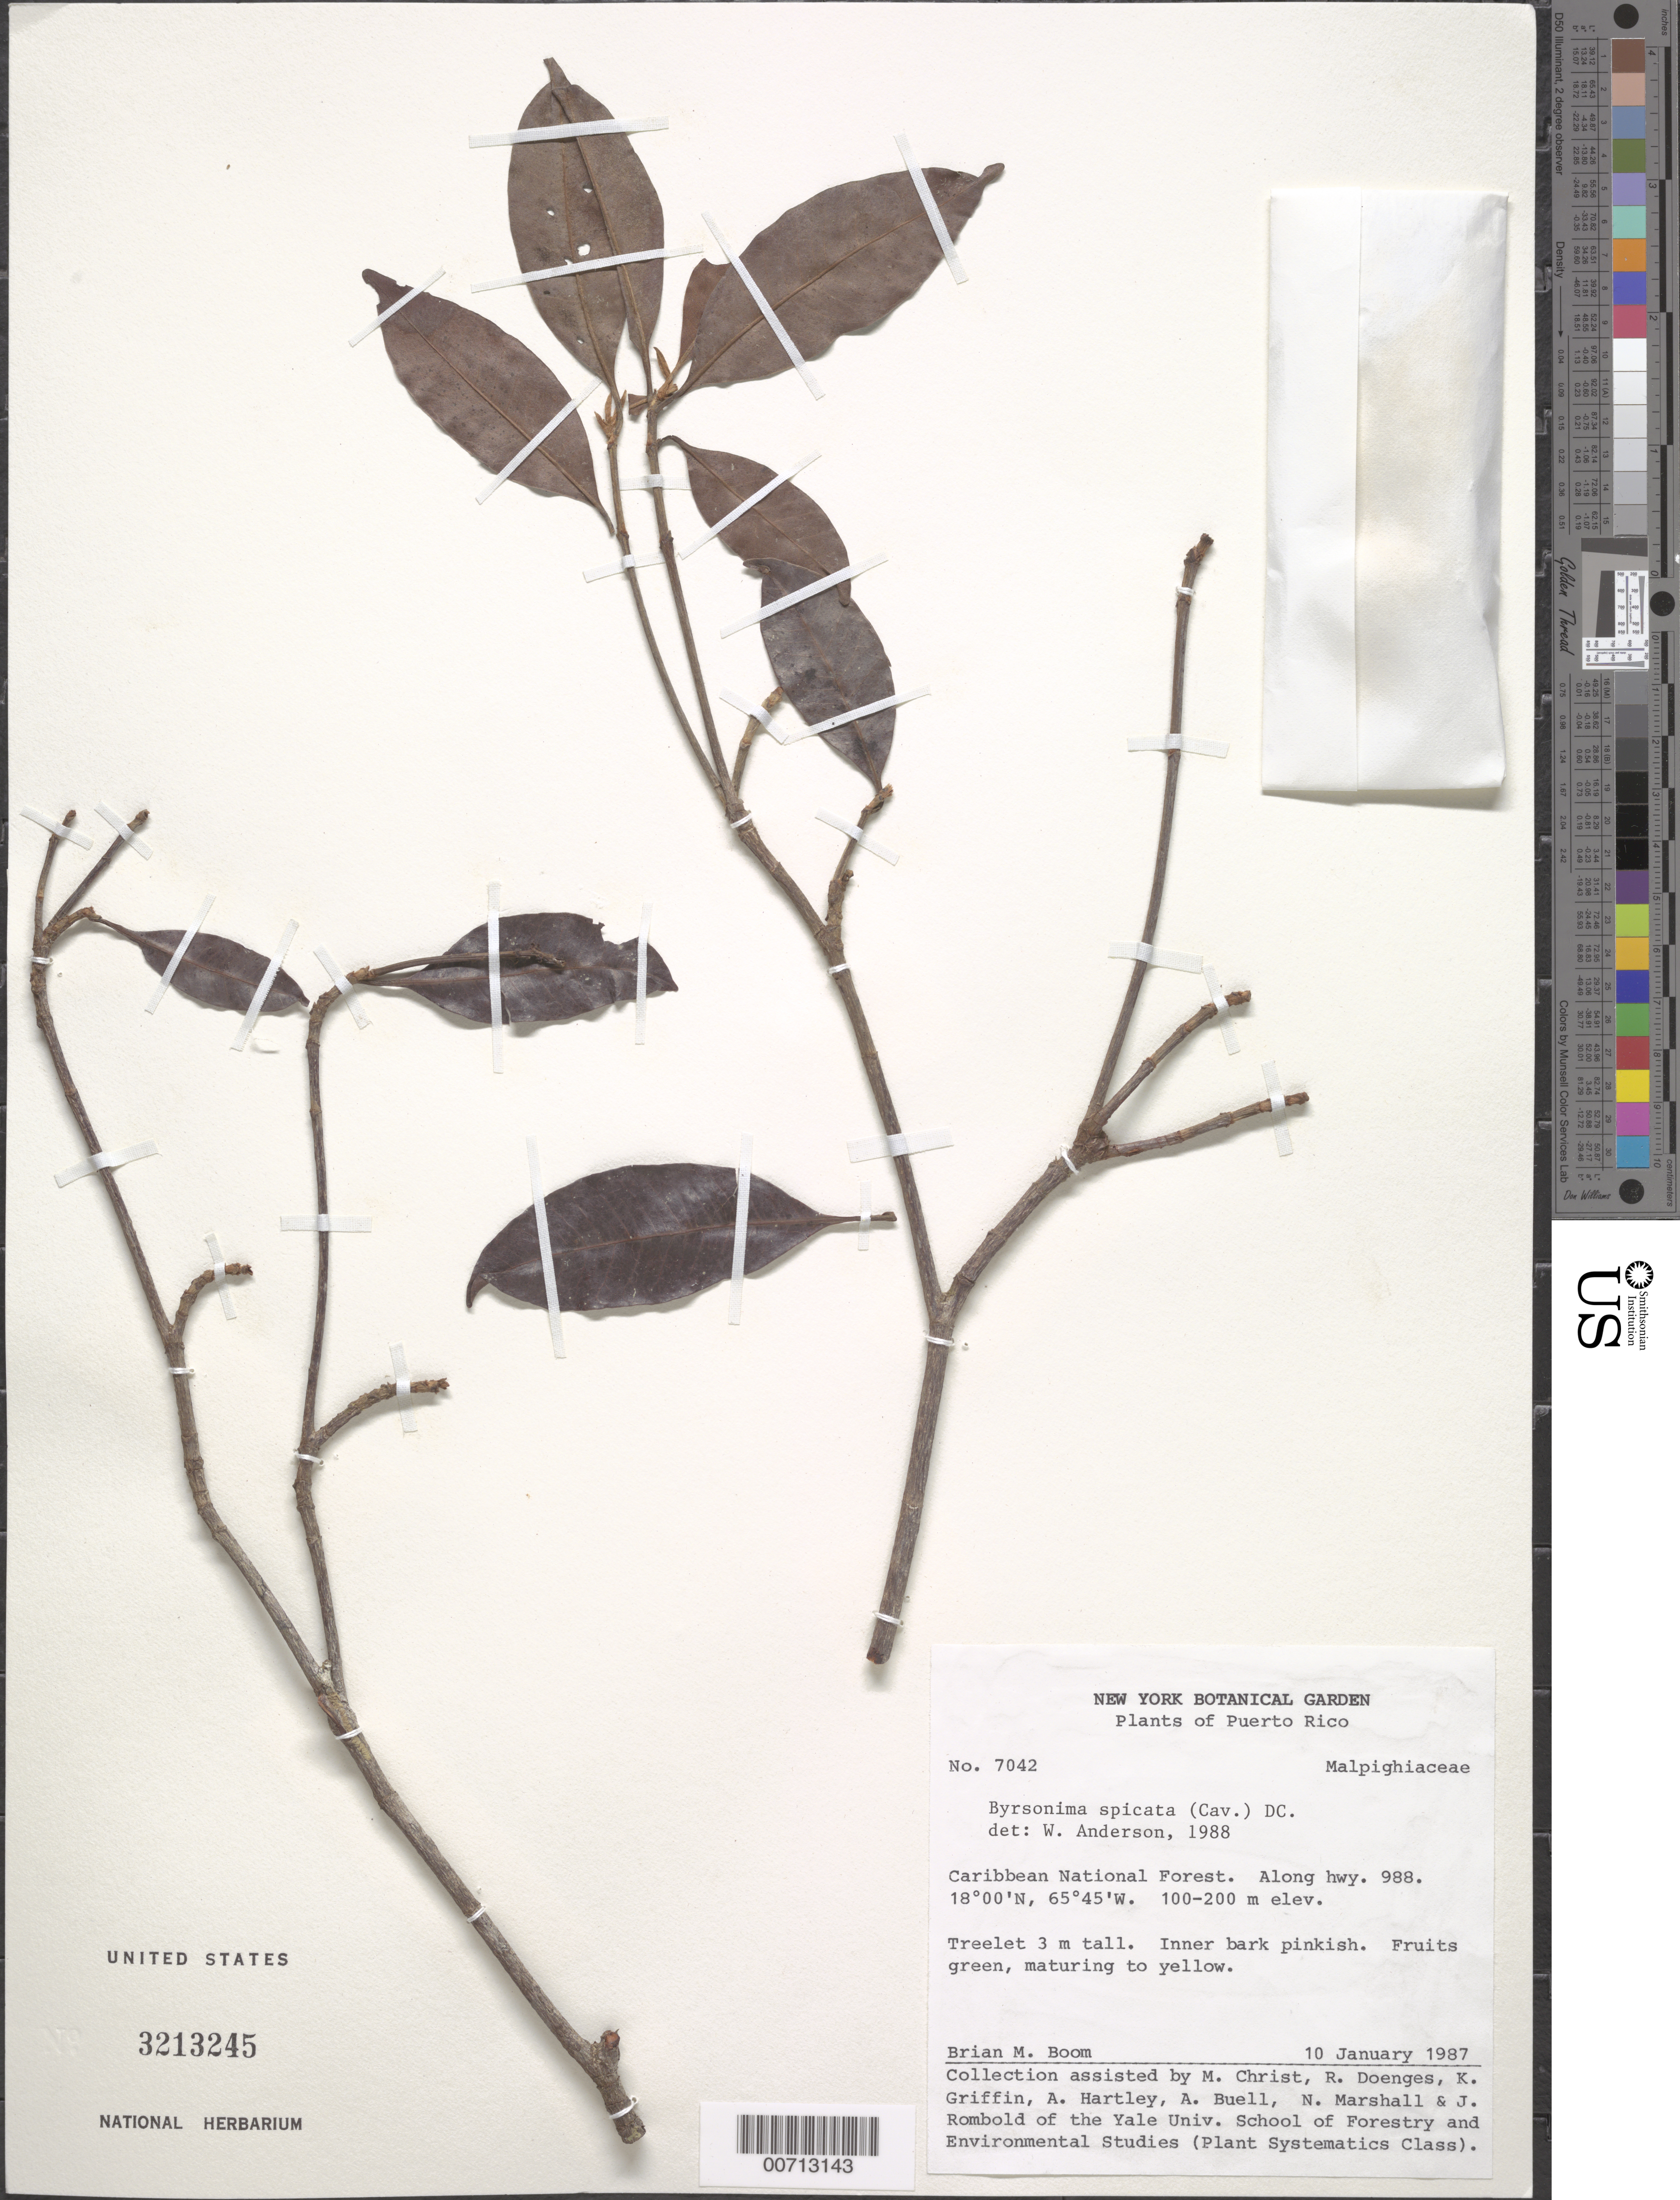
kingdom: Plantae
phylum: Tracheophyta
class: Magnoliopsida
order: Malpighiales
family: Malpighiaceae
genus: Byrsonima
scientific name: Byrsonima spicata (Cav.) DC.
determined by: Anderson, W. R., (MICH), University of Michigan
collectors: B. M. Boom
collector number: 7042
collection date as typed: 10 Jan 1987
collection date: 1987-01-10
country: Puerto Rico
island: Greater Antilles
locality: Carib. Natl. Forest, along hwy 988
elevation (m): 100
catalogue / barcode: US 3213245